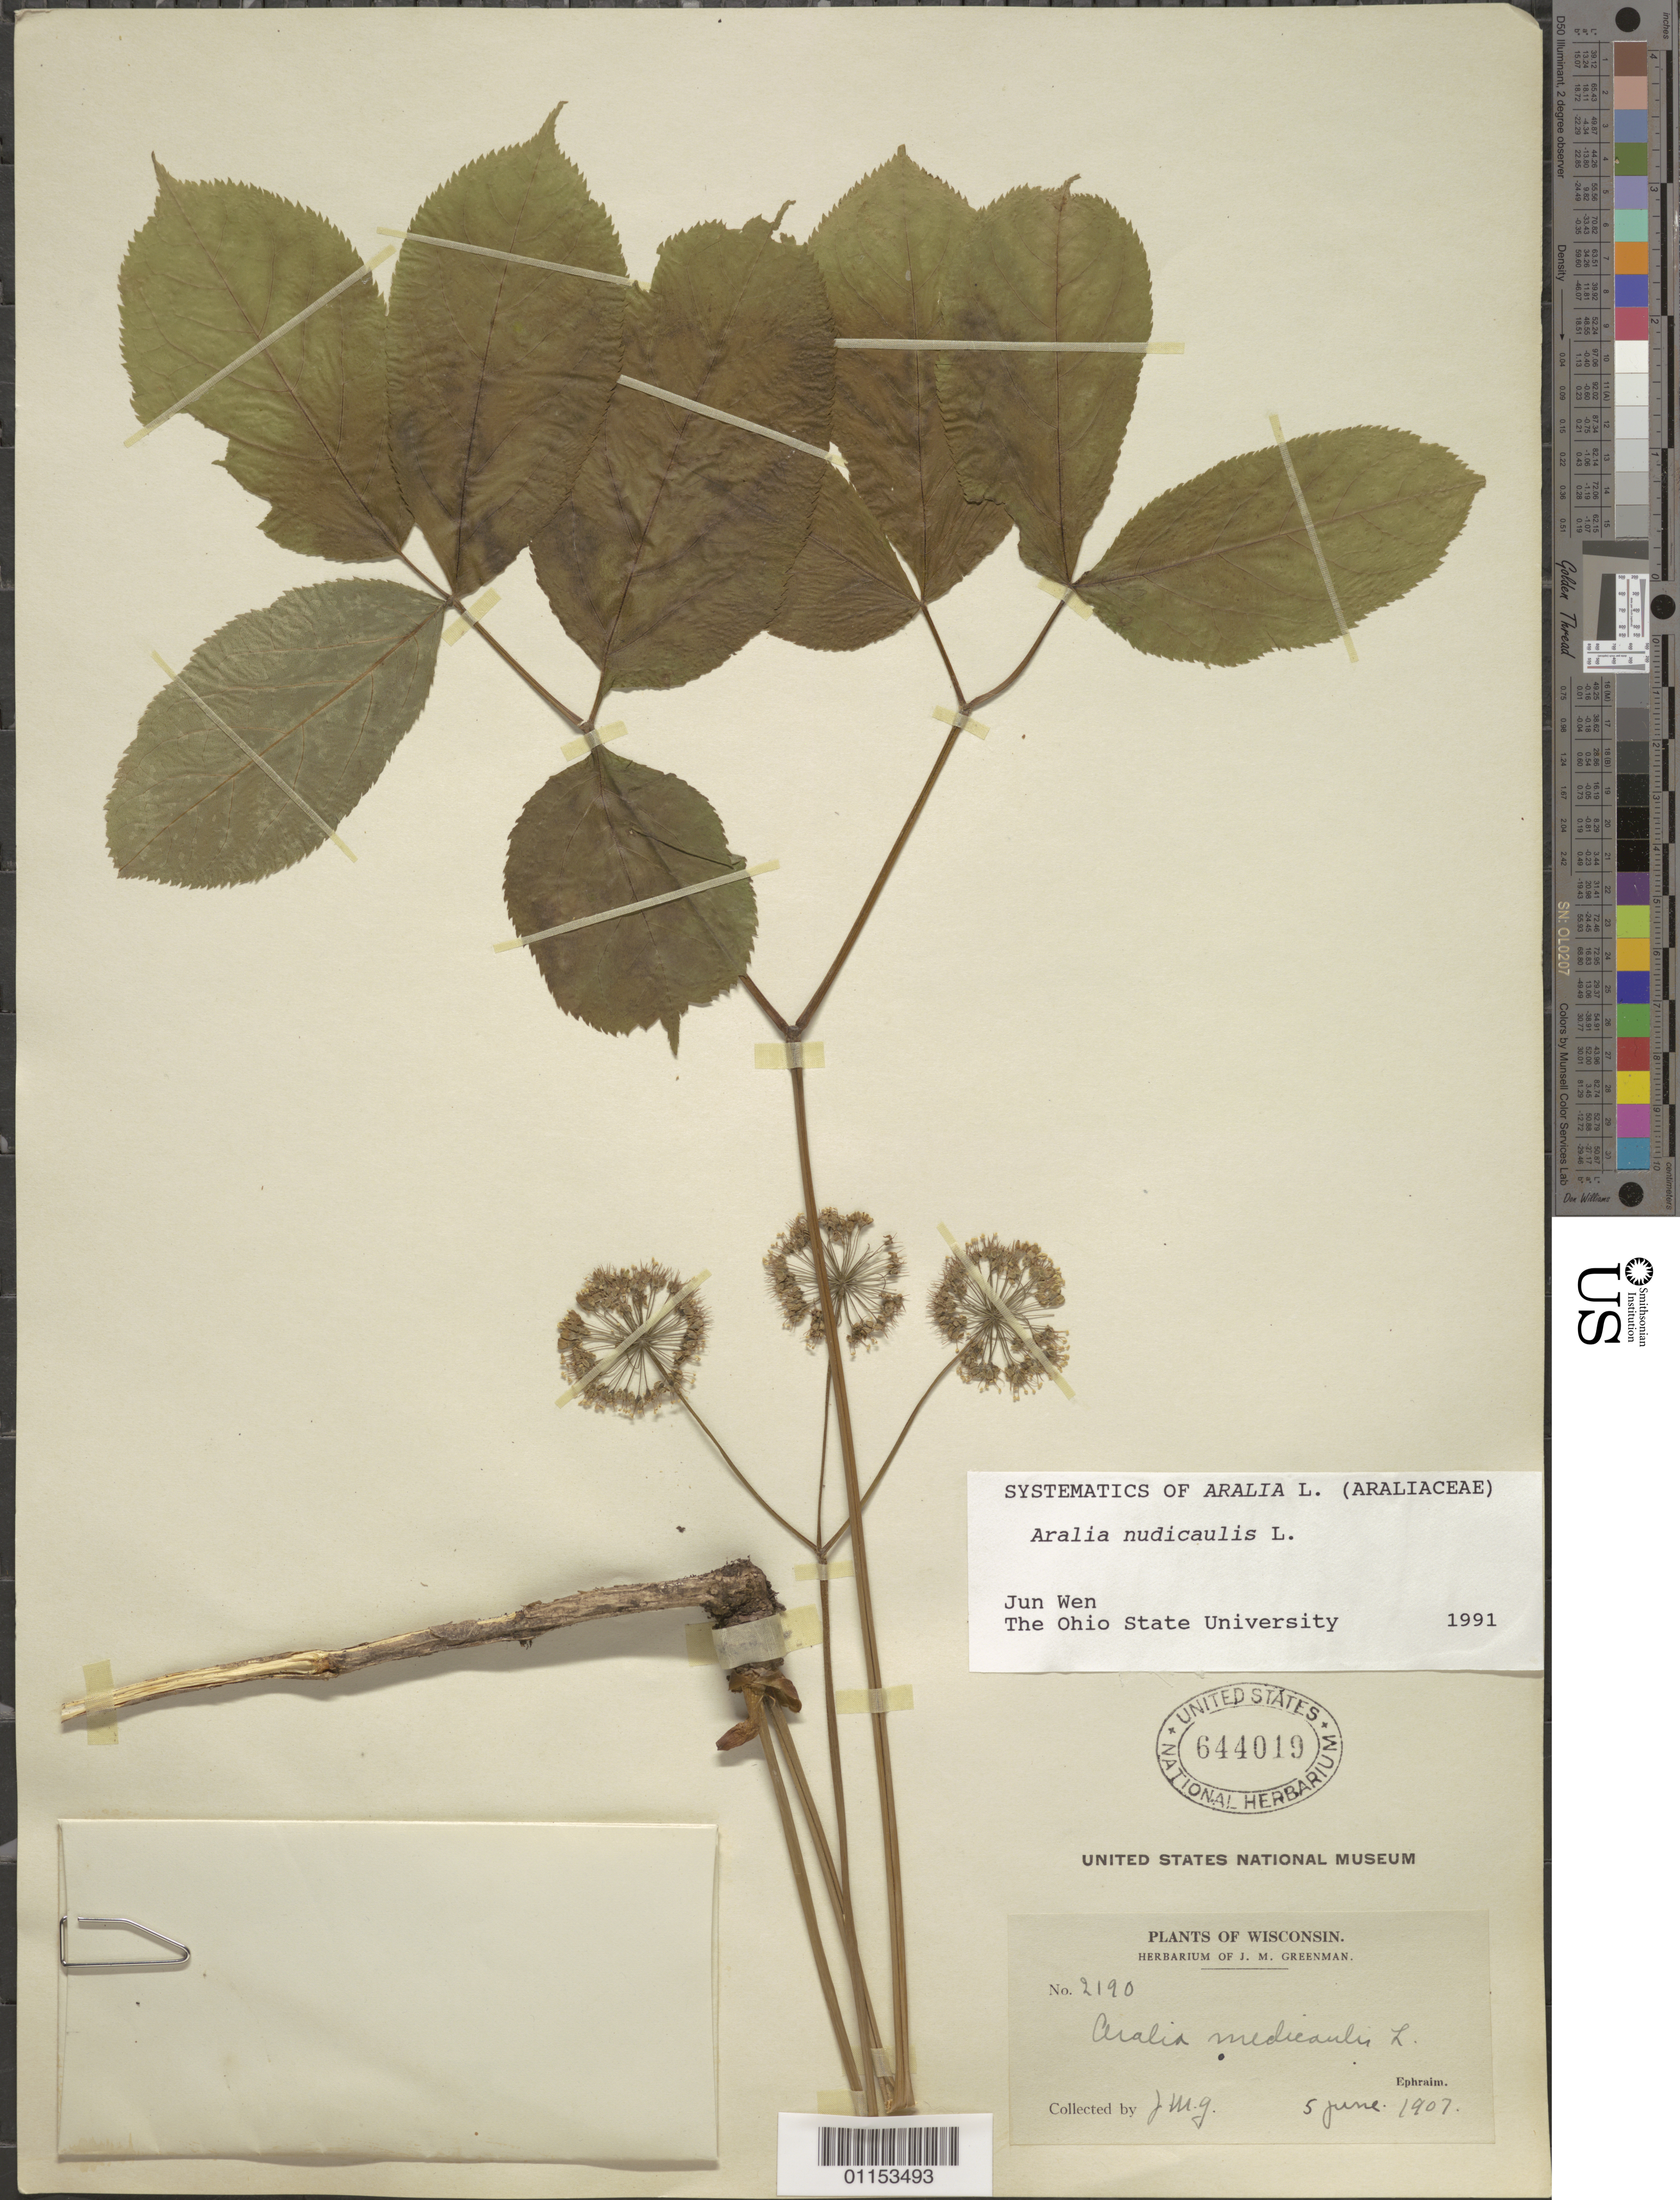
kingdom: Plantae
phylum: Tracheophyta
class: Magnoliopsida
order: Apiales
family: Araliaceae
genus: Aralia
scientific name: Aralia nudicaulis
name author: L.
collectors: J. M. Greenman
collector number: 2190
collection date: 1907-06-05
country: United States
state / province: Wisconsin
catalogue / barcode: US 644019